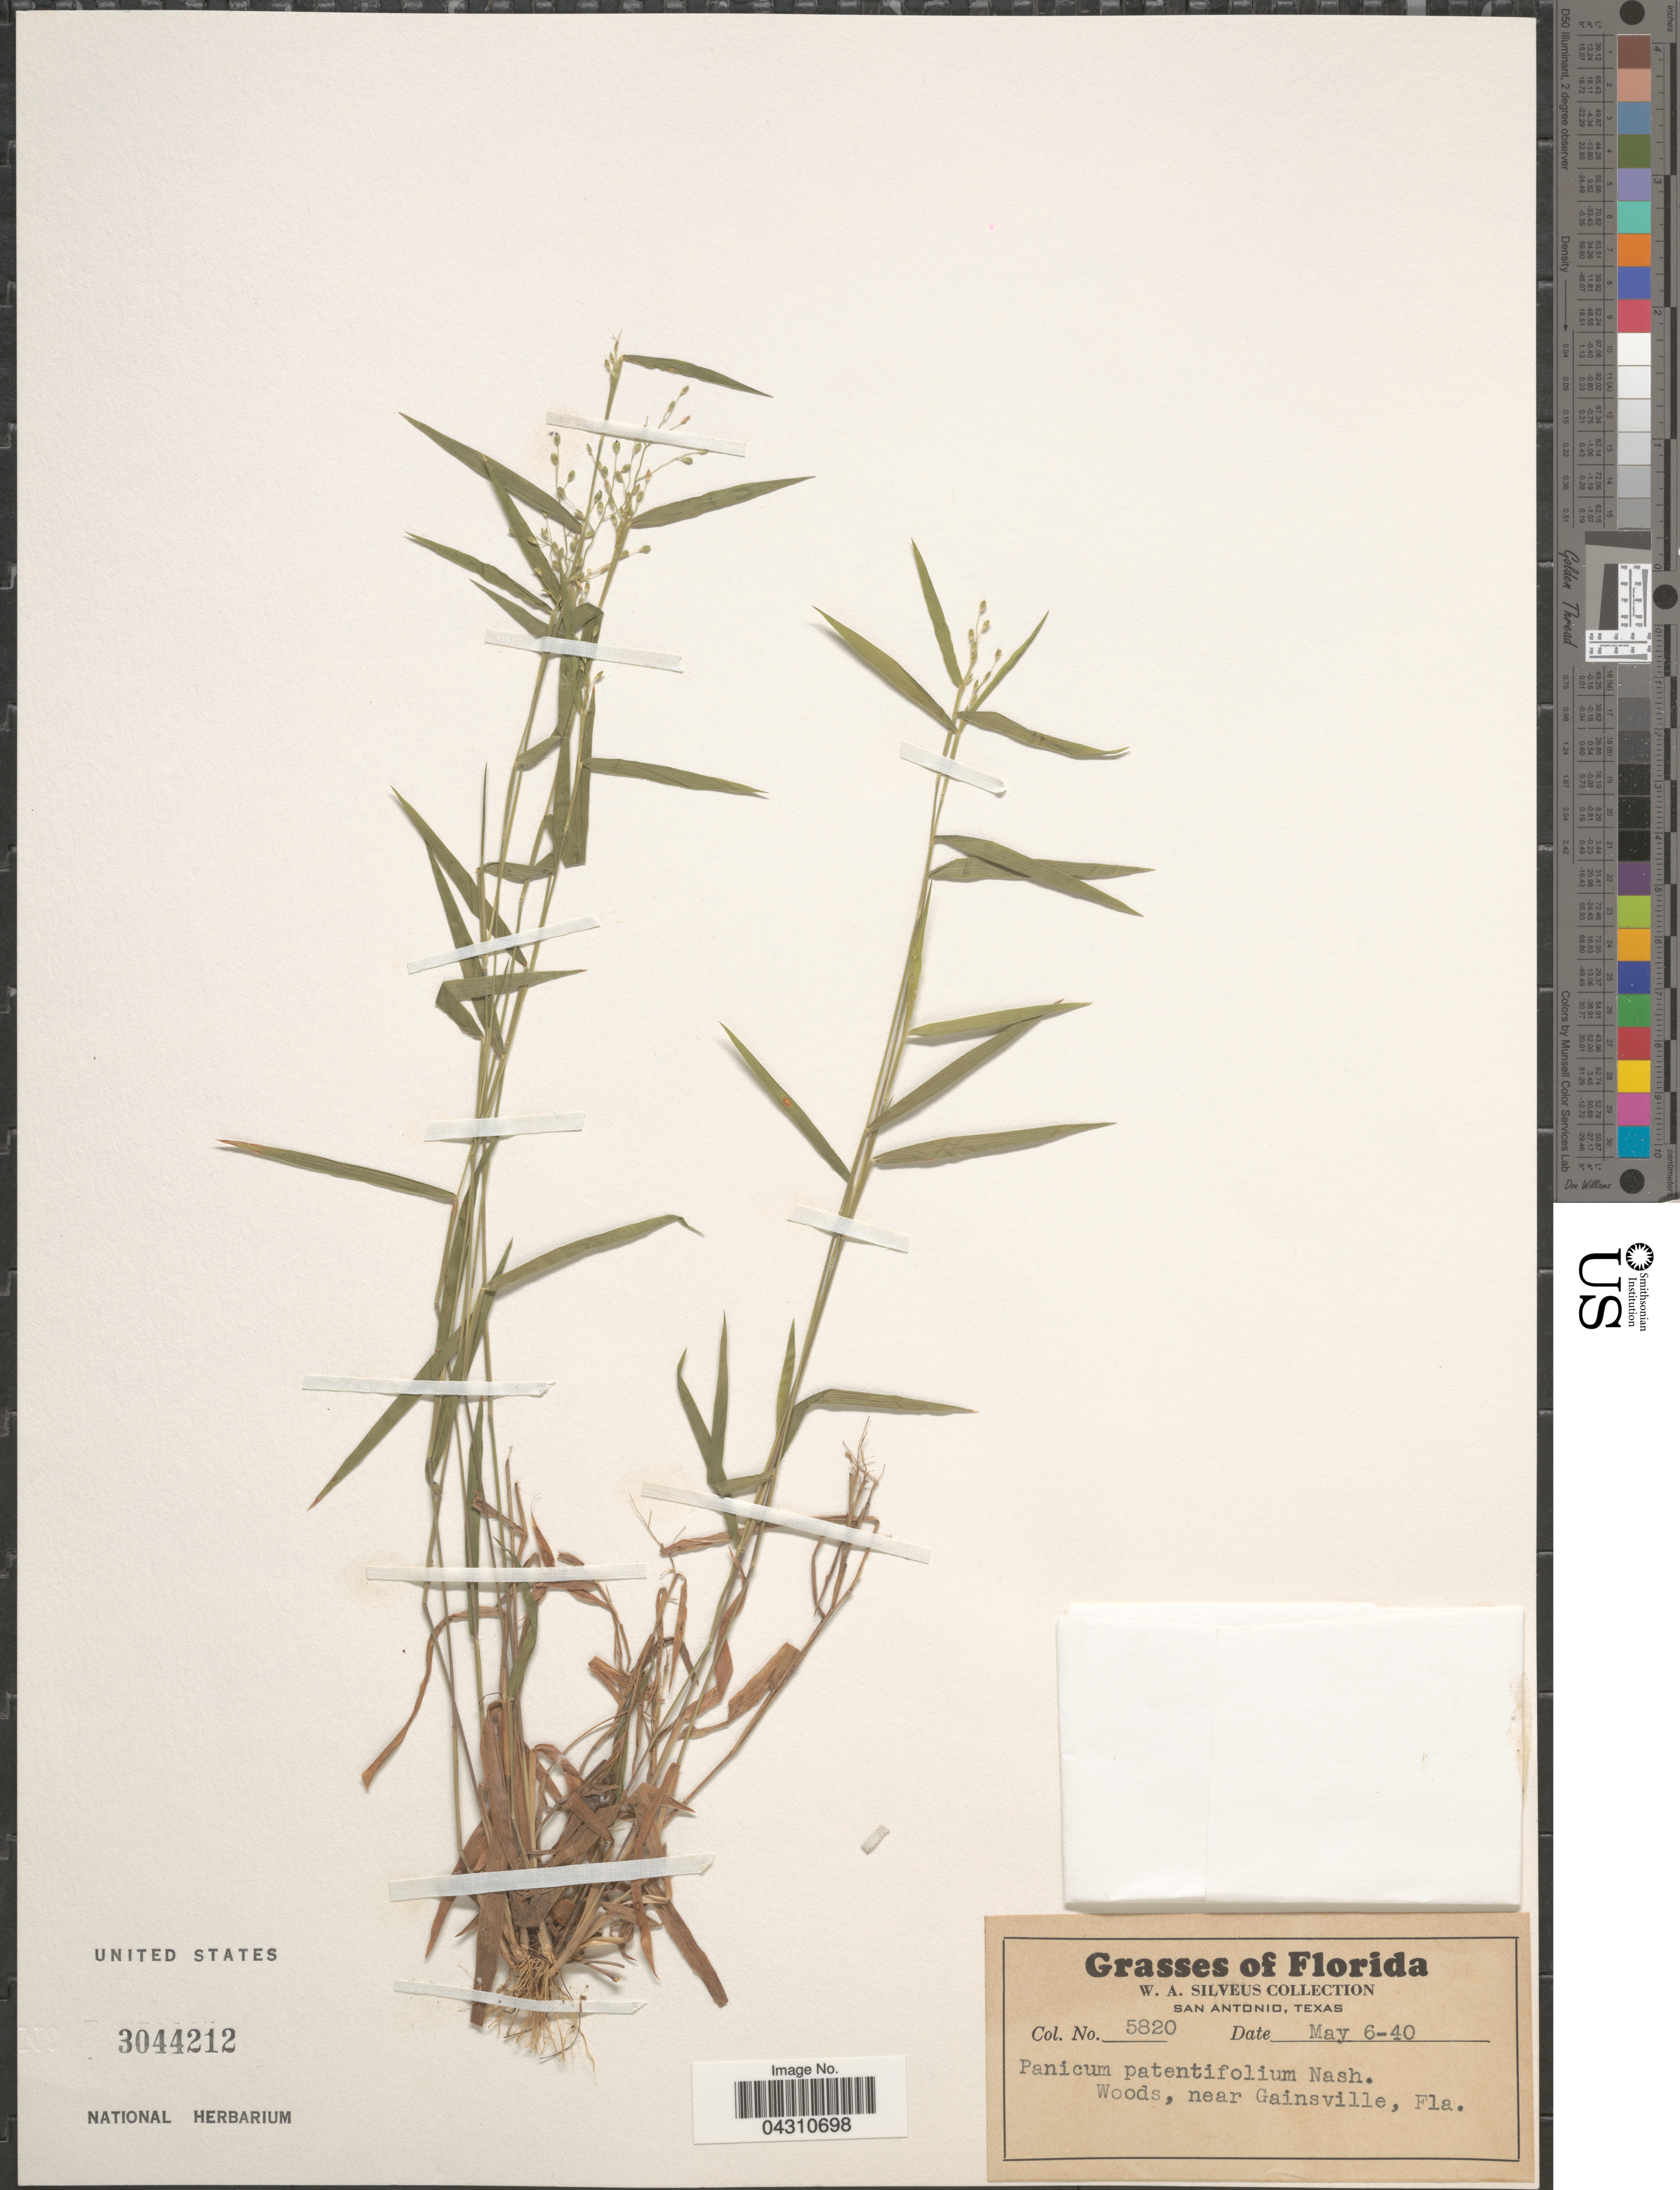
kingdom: Plantae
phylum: Tracheophyta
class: Liliopsida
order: Poales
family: Poaceae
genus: Dichanthelium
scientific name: Dichanthelium portoricense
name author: (Desv. ex Ham.) B.F. Hansen & Wunderlin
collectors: W. Silveus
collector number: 5820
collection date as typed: Transcribed d/m/y: 6/5/40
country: United States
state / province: Florida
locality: Woods, near Gainsville.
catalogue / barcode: US 3044212